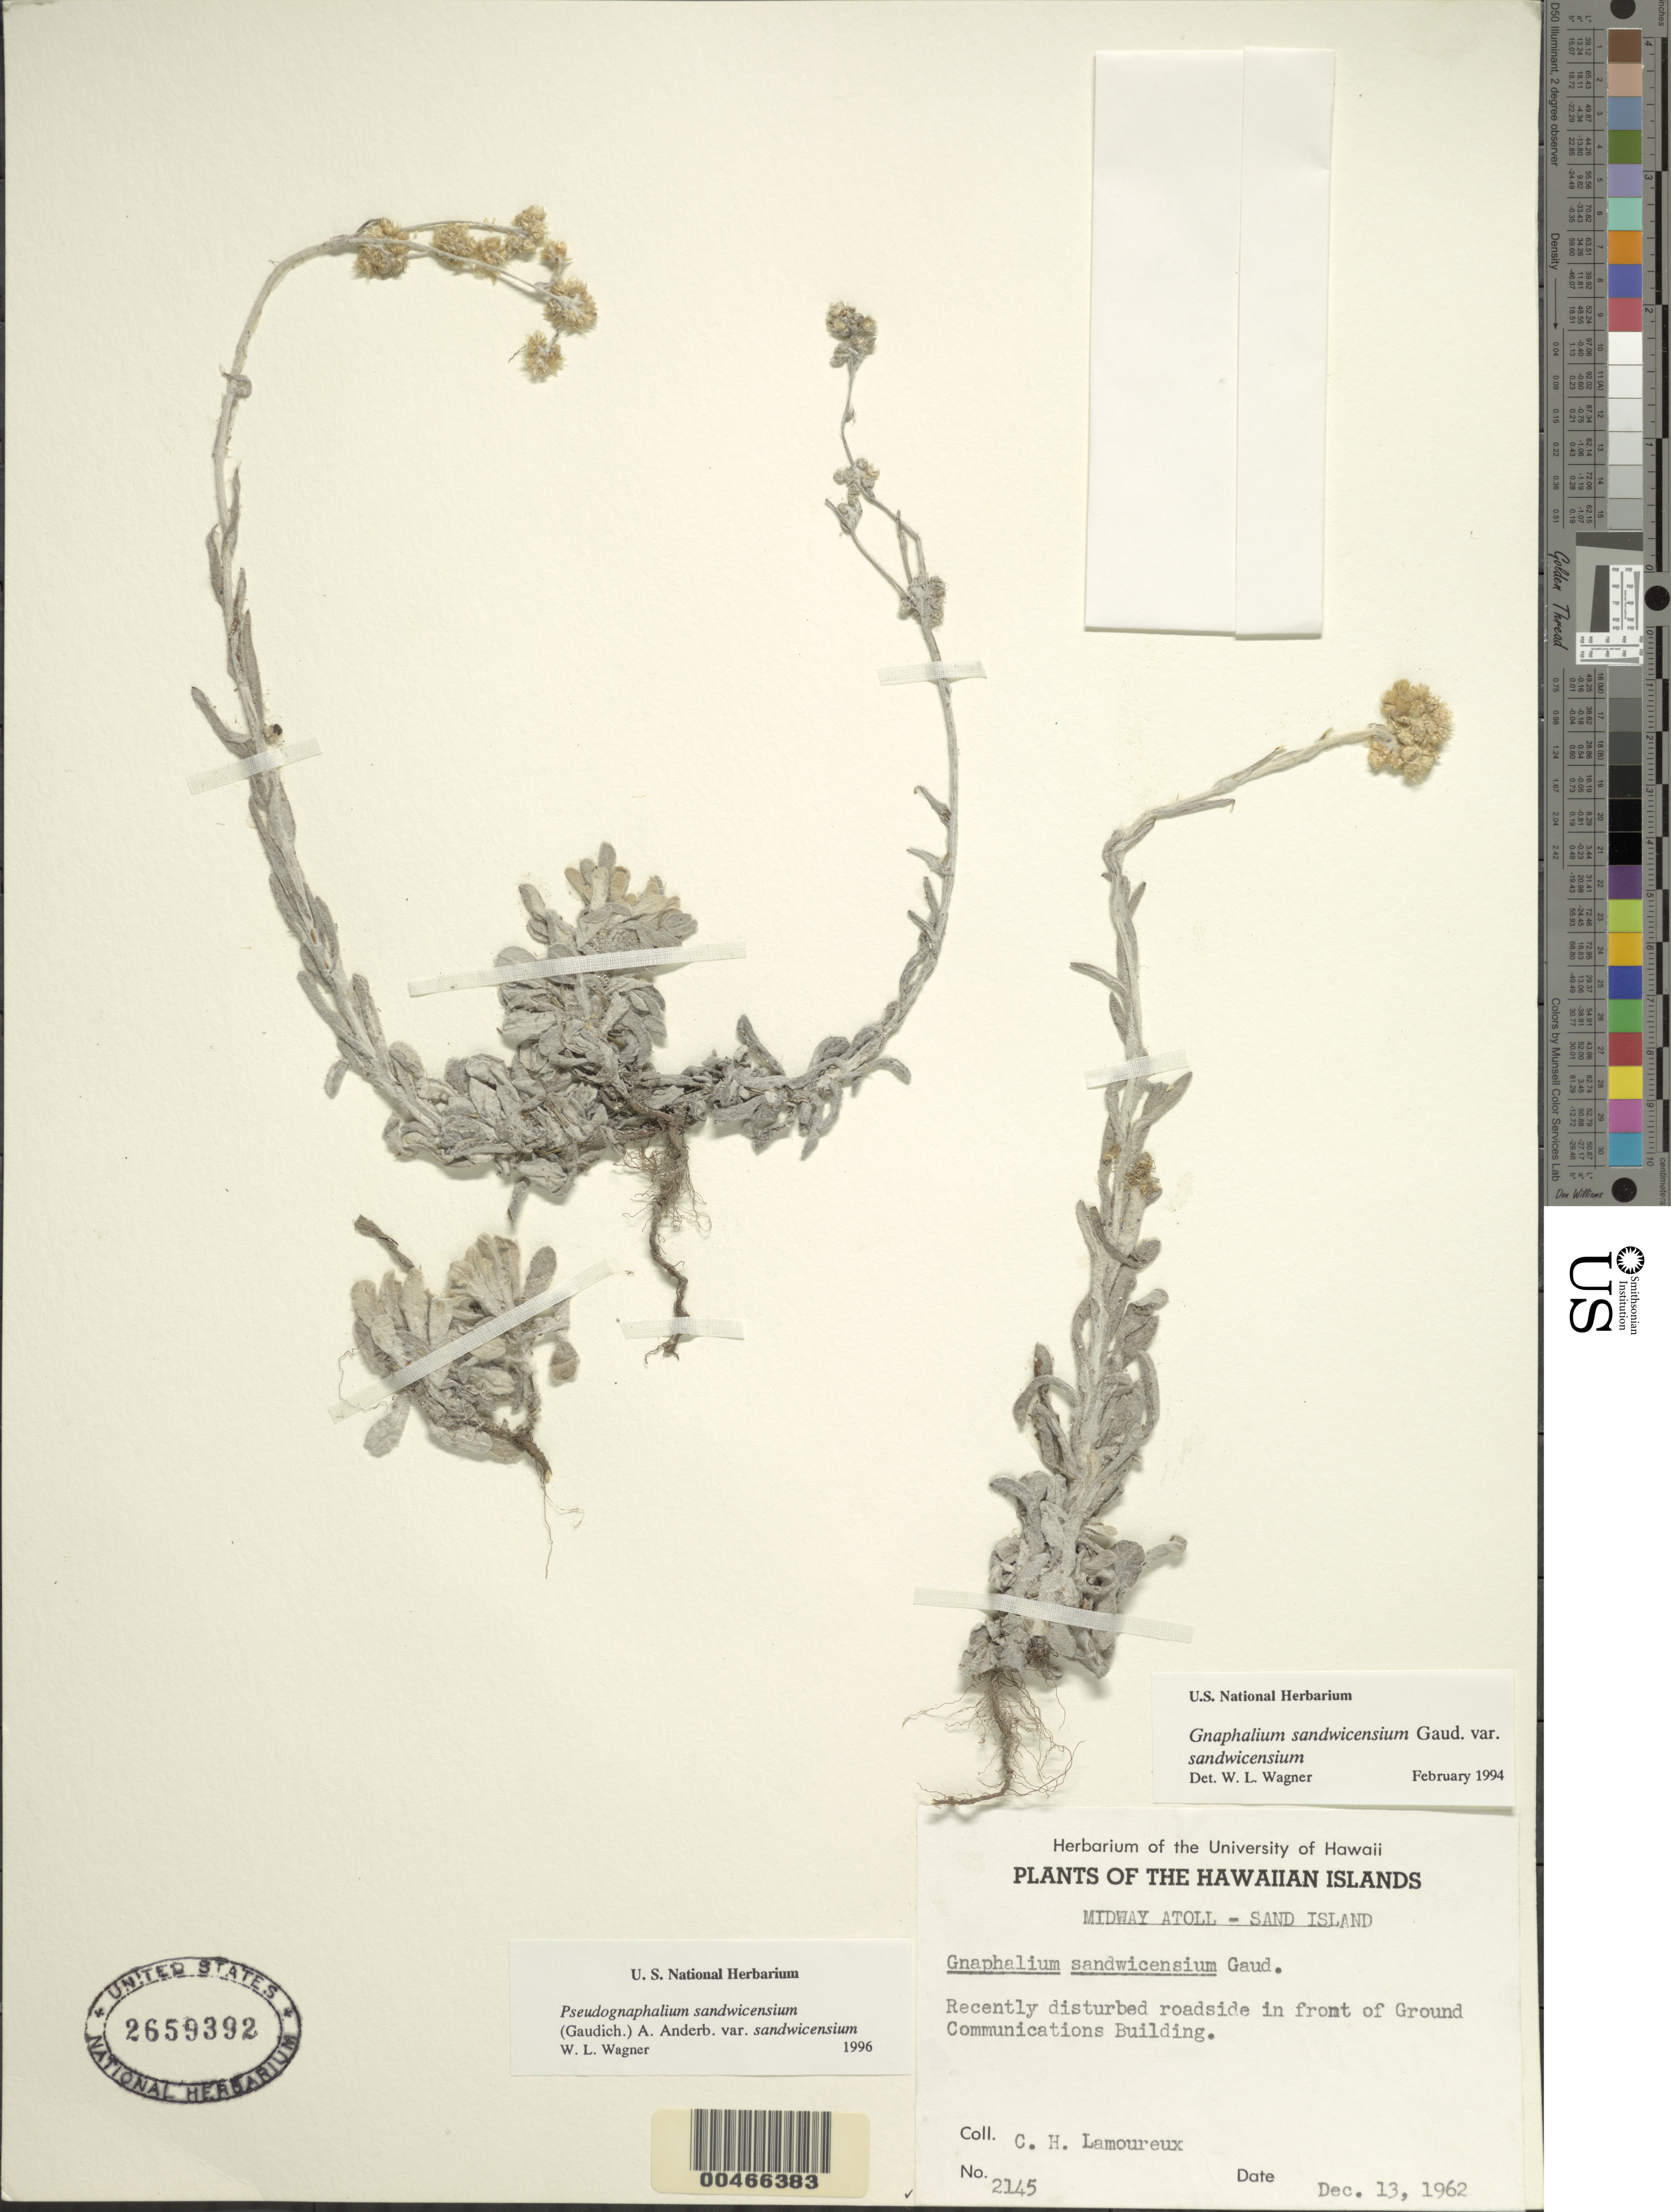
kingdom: Plantae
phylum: Tracheophyta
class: Magnoliopsida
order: Asterales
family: Asteraceae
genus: Pseudognaphalium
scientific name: Pseudognaphalium sandwicensium var. sandwicensium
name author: (Gaudich.) Anderb.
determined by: Wagner, W. L., (BOT), Smithsonian Institution - National Museum of Natural History (UNITED STATES)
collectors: C. H. Lamoureux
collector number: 2145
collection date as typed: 13 Dec 1962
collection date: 1962-12-13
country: U.S. Administered Pacific Islands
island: Midway Atoll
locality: Sand Islet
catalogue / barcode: US 2659392